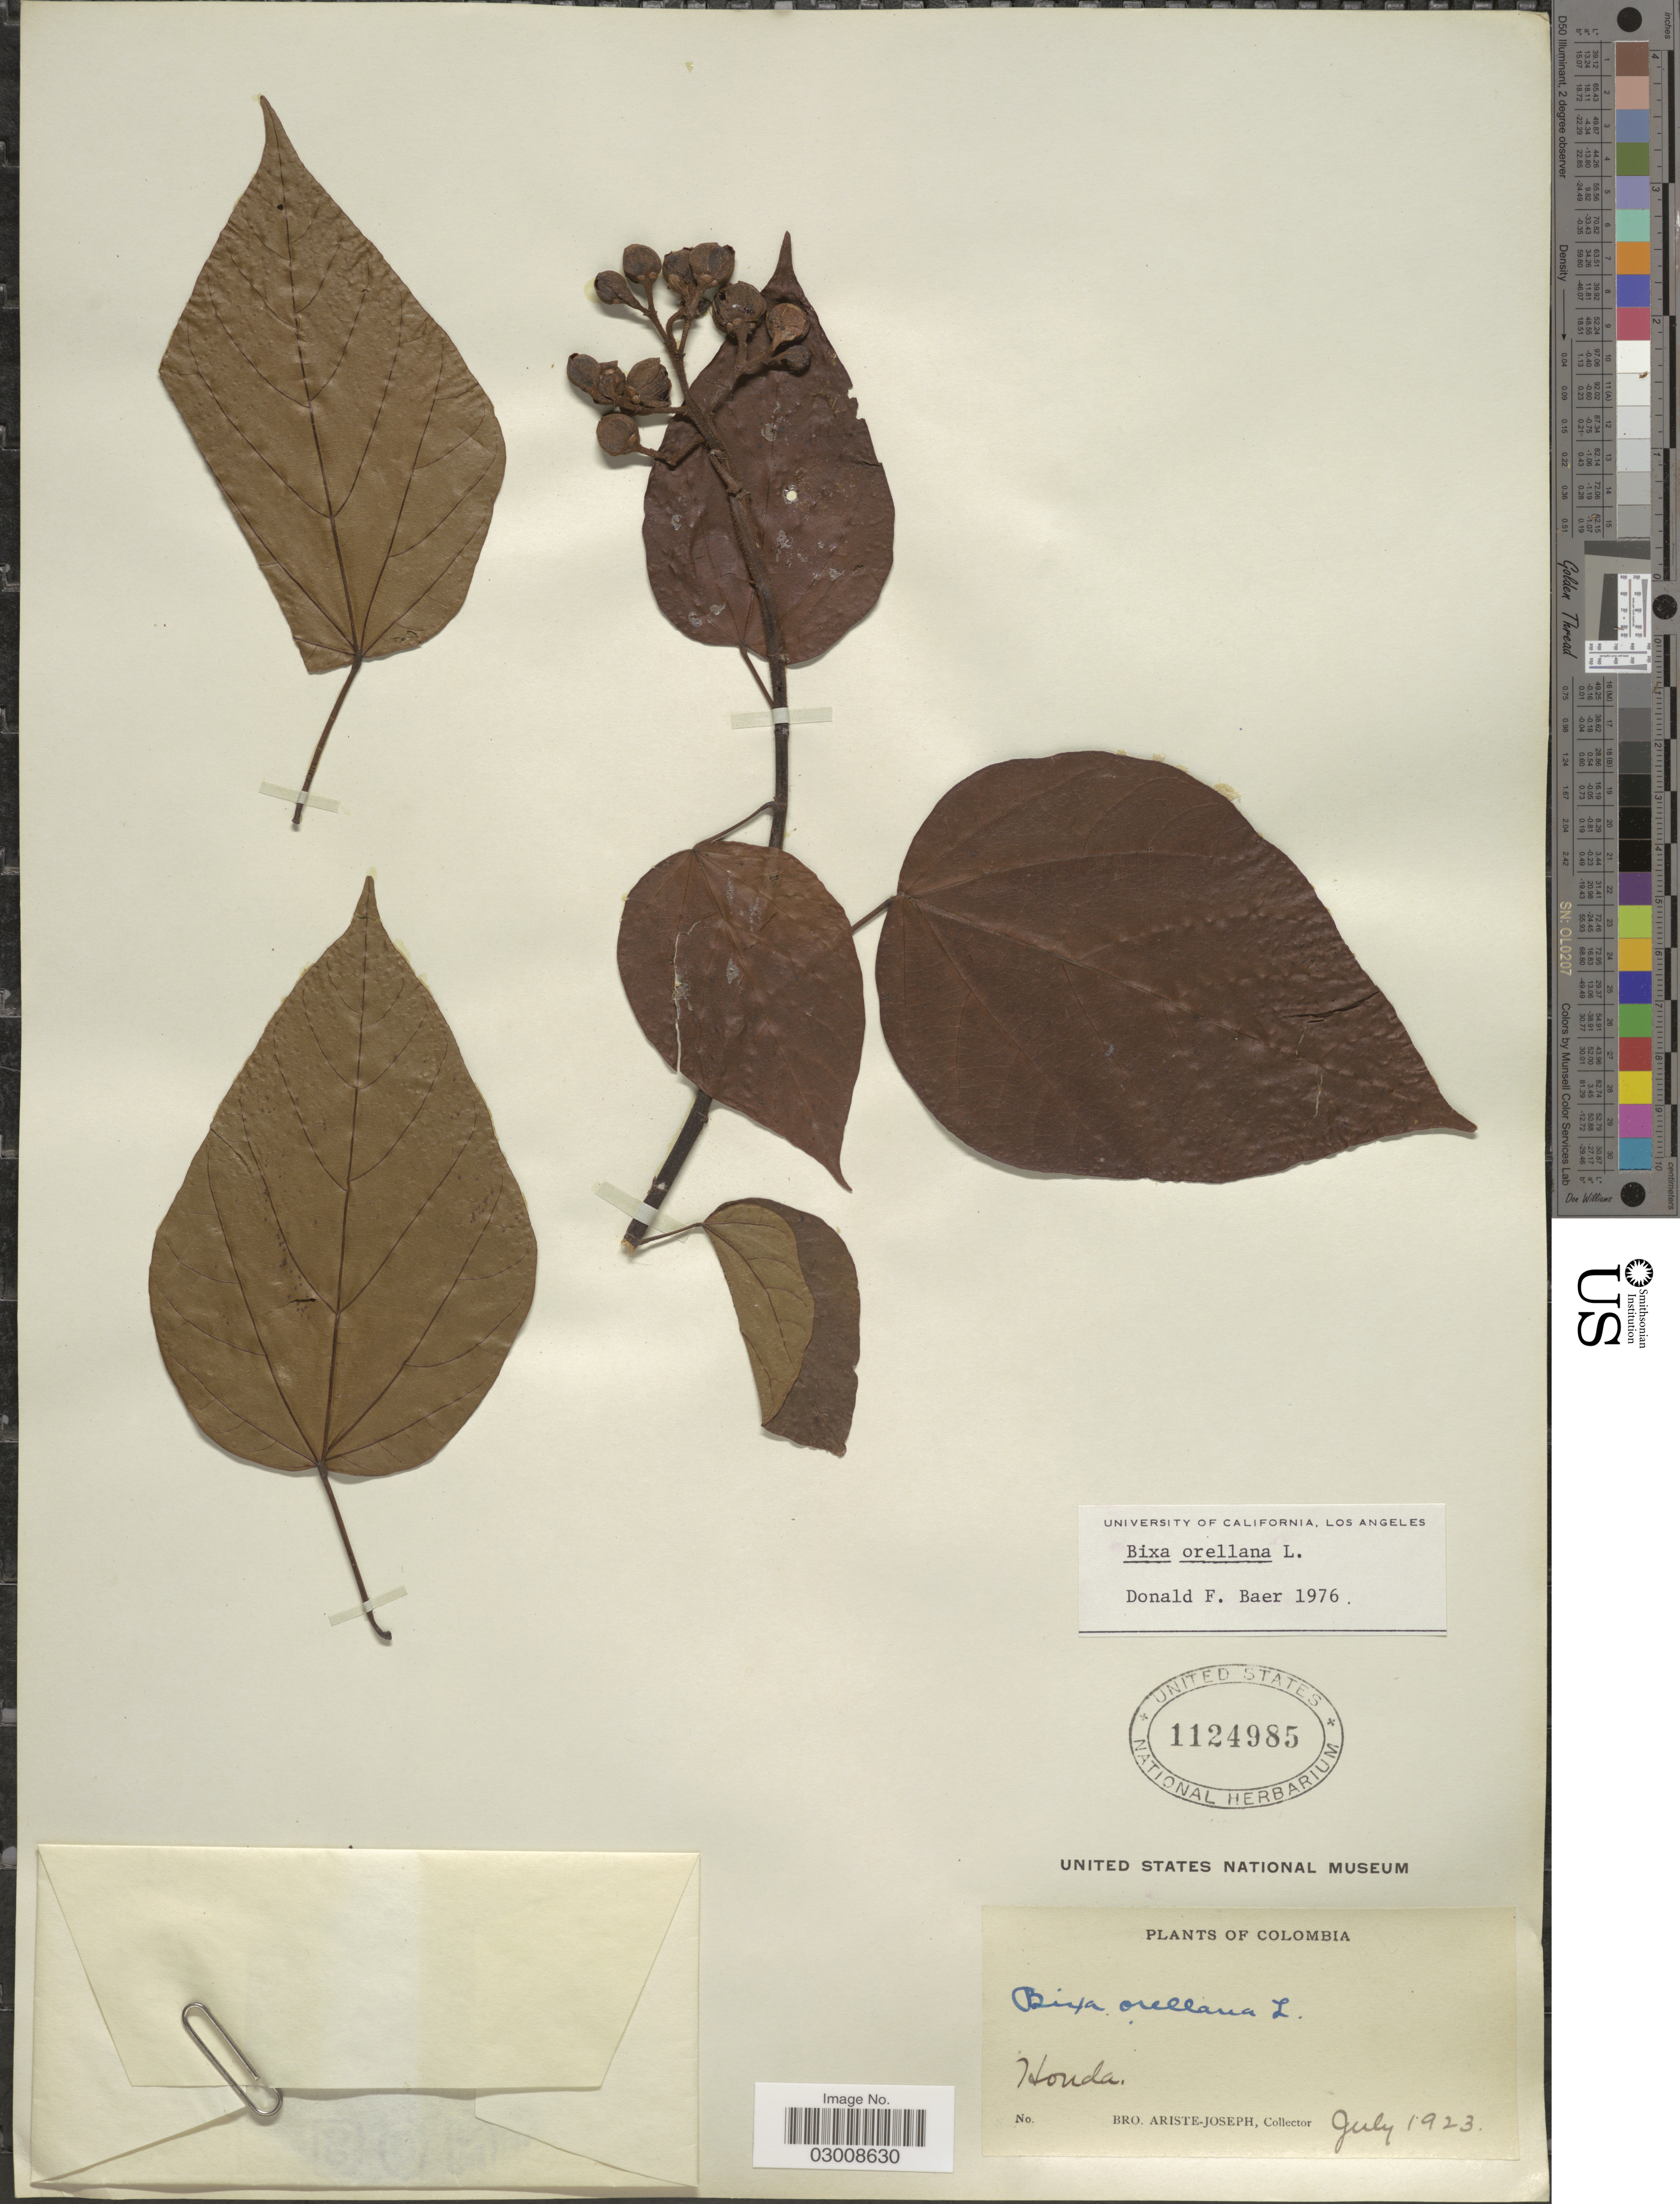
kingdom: Plantae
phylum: Tracheophyta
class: Magnoliopsida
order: Malvales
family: Bixaceae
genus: Bixa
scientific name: Bixa orellana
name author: L.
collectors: Bro. Ariste-Joseph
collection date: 1923-07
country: Colombia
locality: Honda.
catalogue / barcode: US 1124985